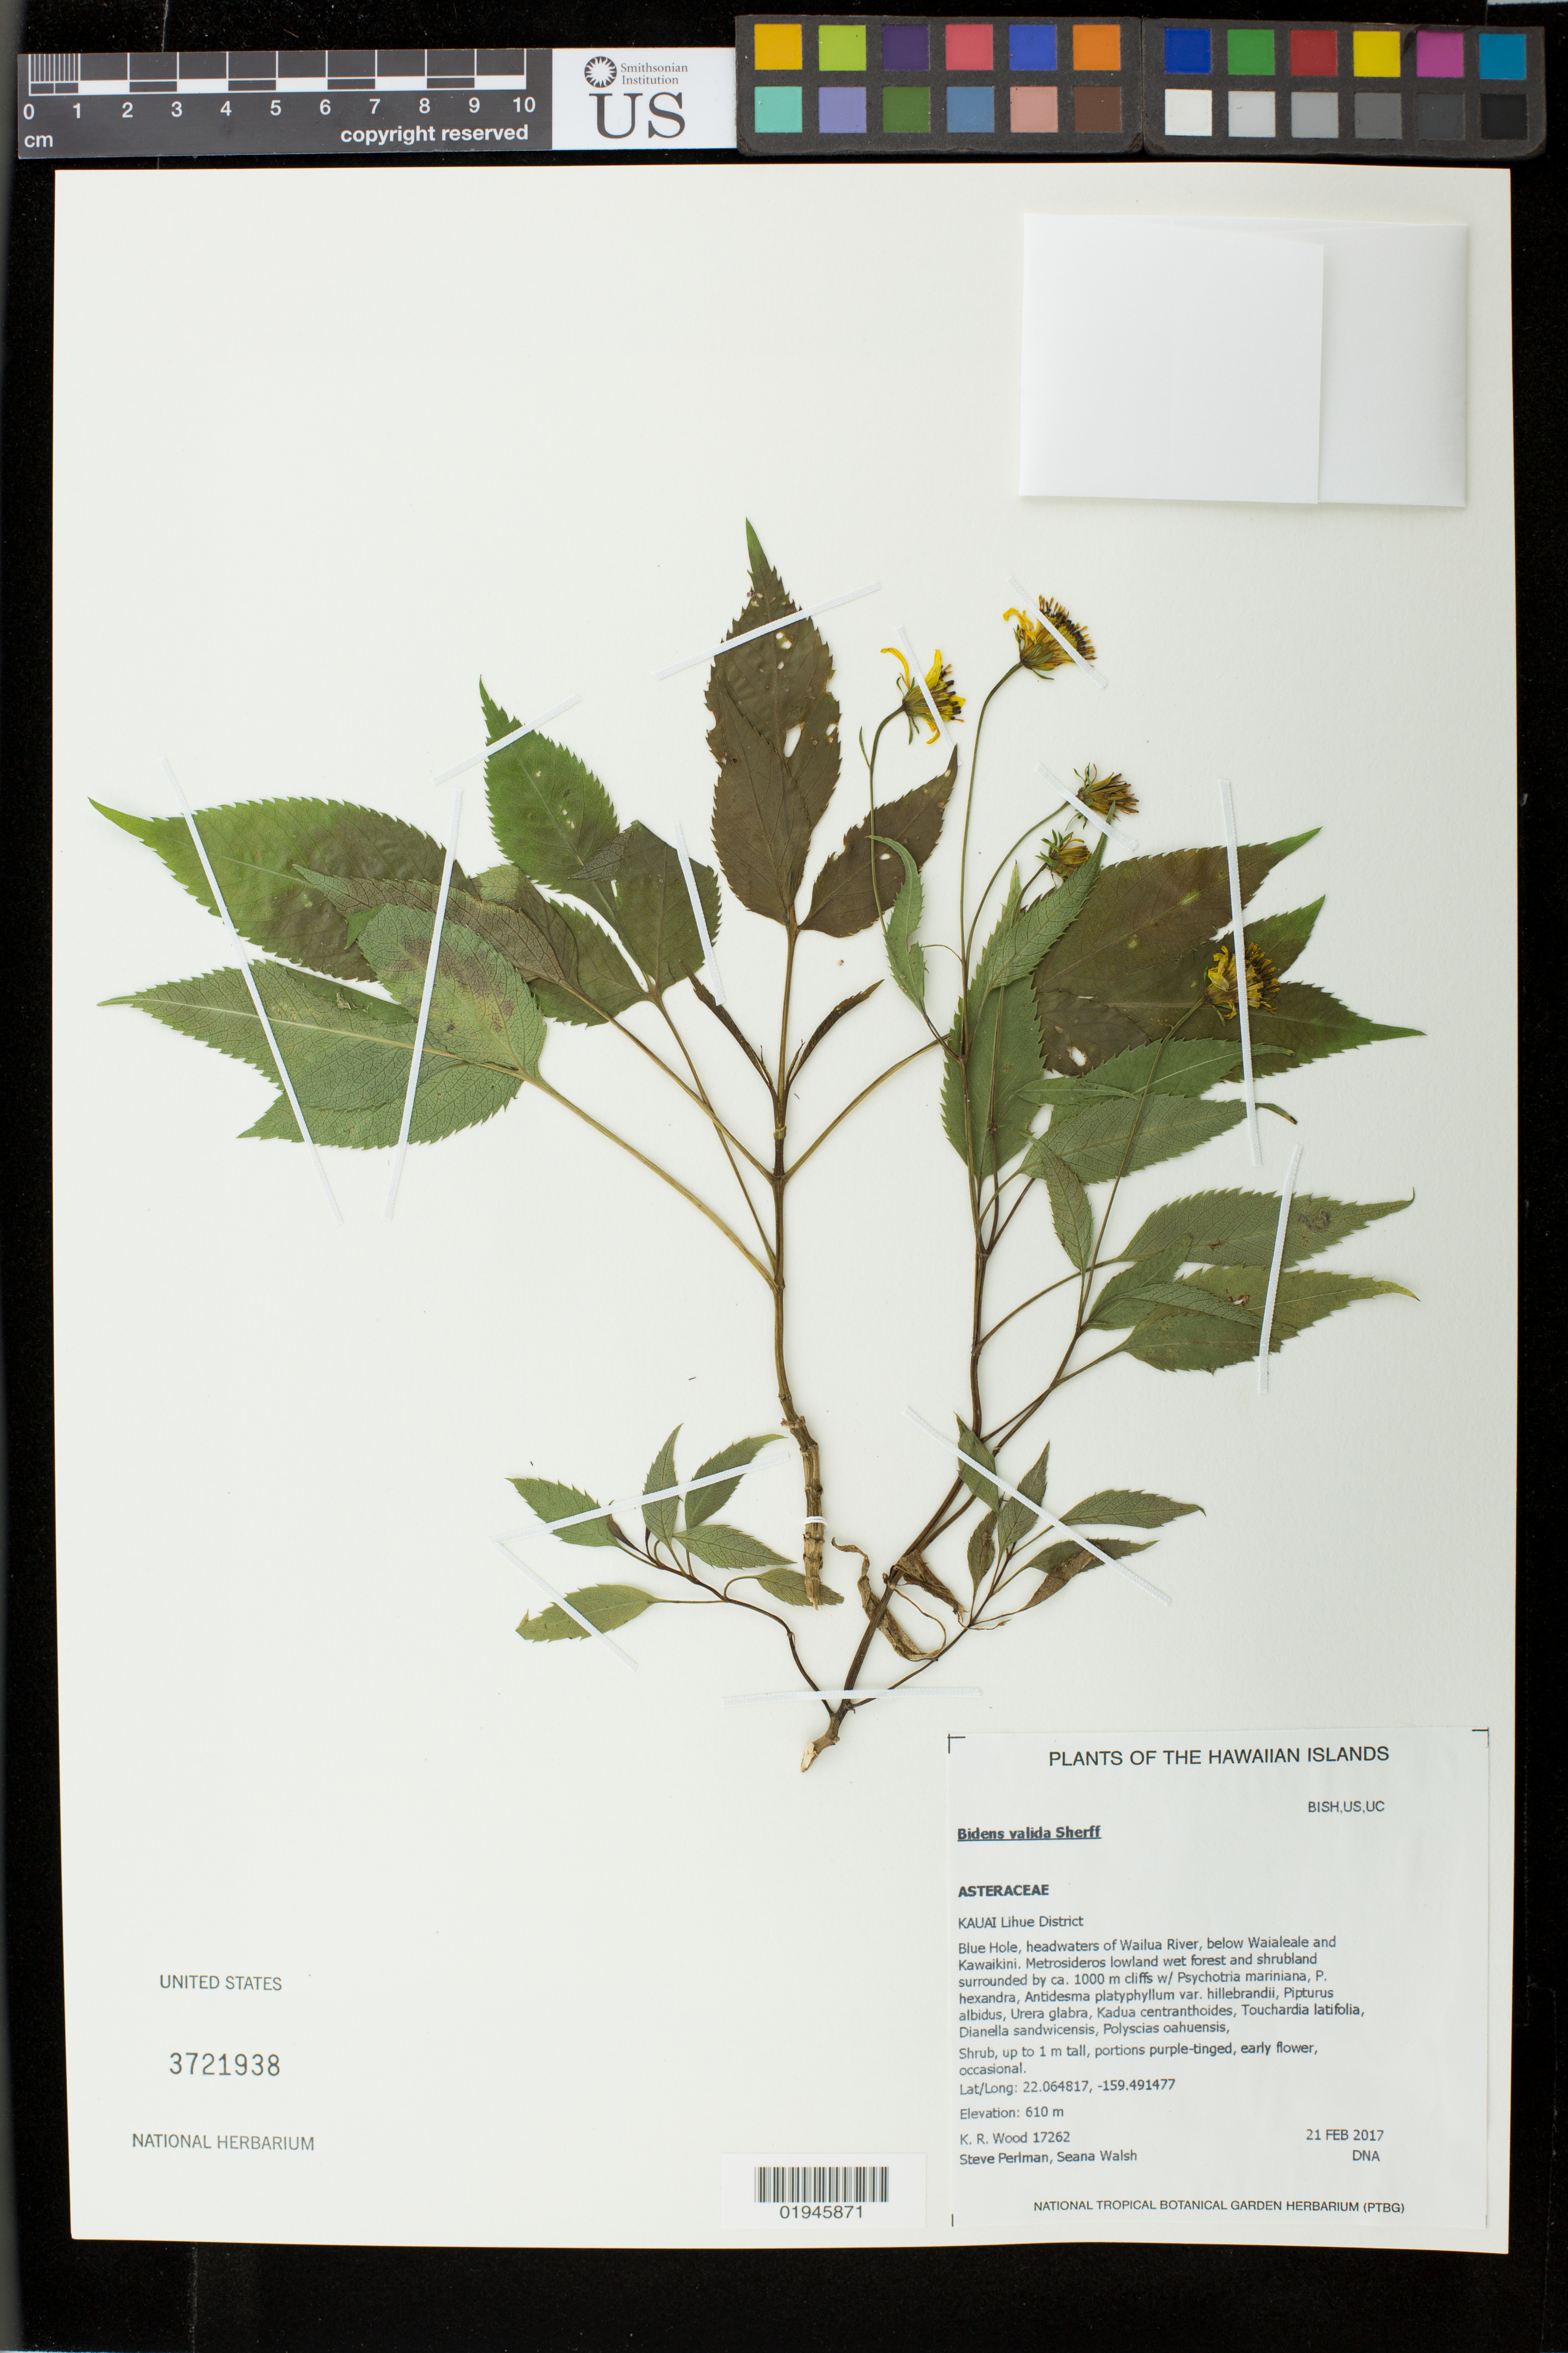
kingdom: Plantae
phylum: Tracheophyta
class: Magnoliopsida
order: Asterales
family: Asteraceae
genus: Bidens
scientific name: Bidens valida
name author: Sherff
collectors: K. R. Wood, S. P. Perlman & S. Walsh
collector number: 17262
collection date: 2017-02-21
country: United States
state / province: Hawaii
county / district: Kauai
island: Kaua'i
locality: Lihue District, Blue Hole, headwaters of Wailua River, below Waialeale and Kawaikini.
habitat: Lowland wet forest and shrubland surrounded by ca. 1000m cliffs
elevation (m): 610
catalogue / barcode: US 3721938